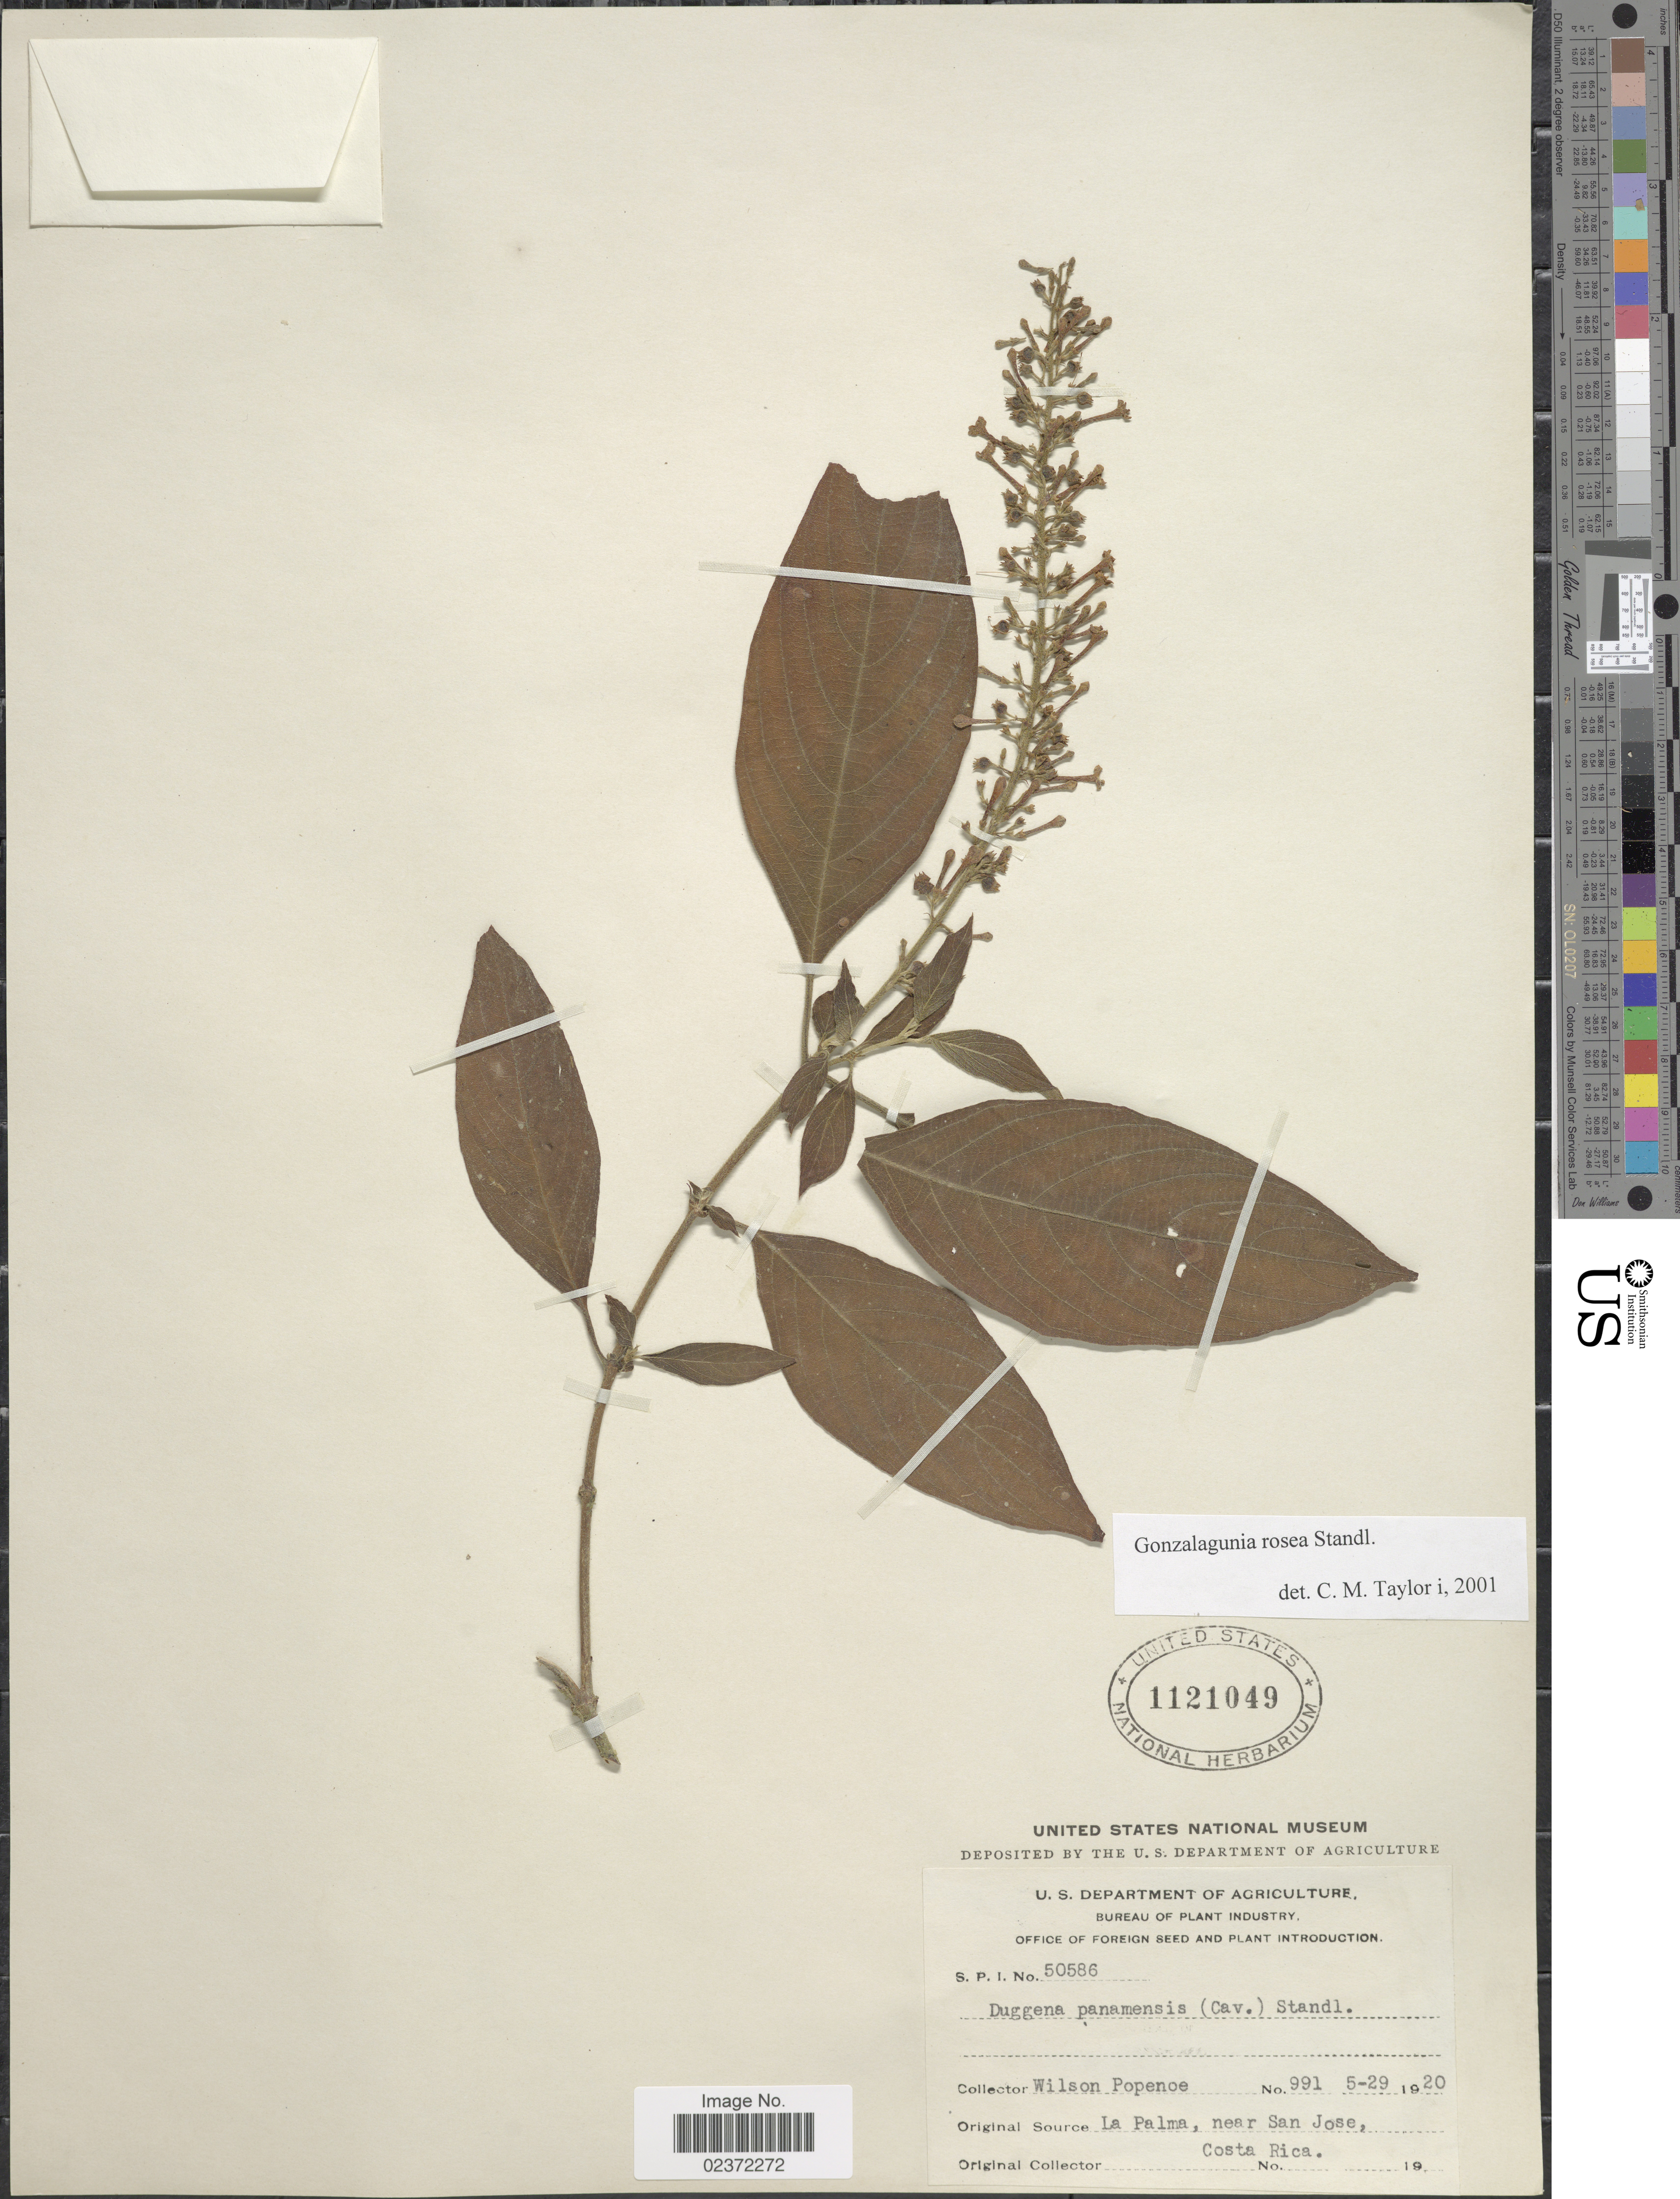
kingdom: Plantae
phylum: Tracheophyta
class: Magnoliopsida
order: Gentianales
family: Rubiaceae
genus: Gonzalagunia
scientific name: Gonzalagunia rosea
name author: Standl.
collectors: W. Popenoe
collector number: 991/50586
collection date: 1920-05-29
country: Costa Rica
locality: La Palma, near San Jose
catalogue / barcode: US 1121049